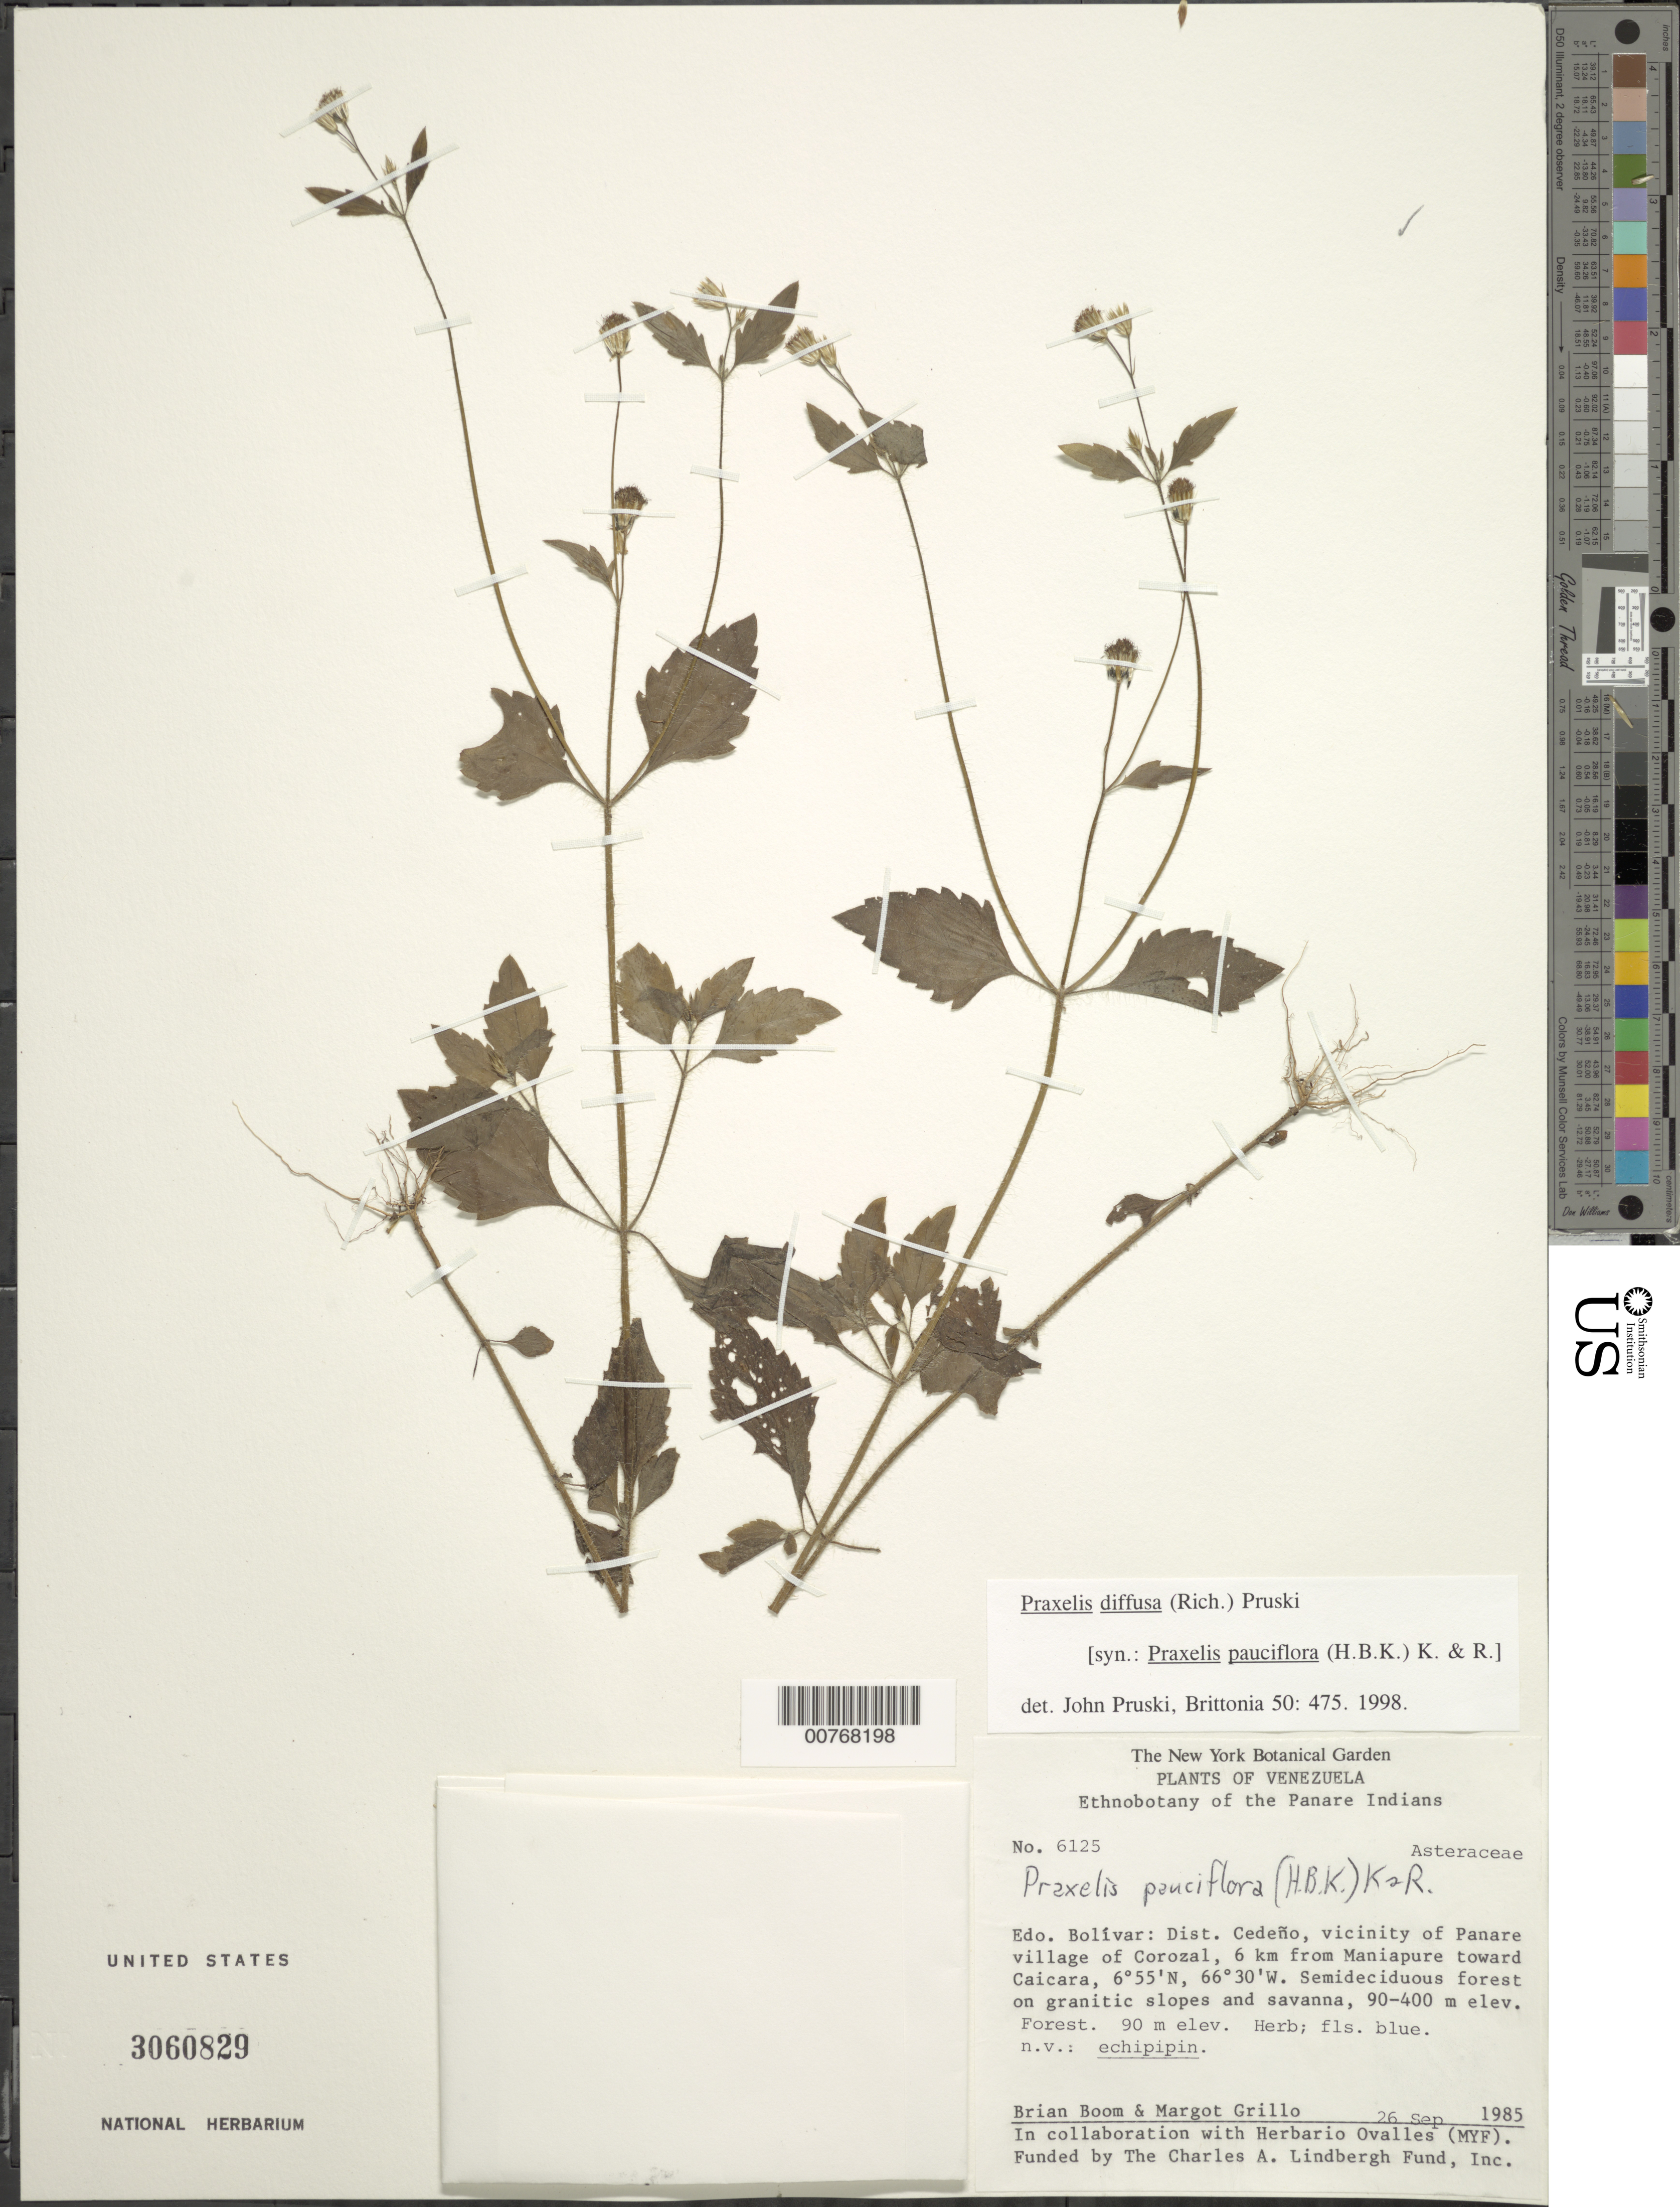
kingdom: Plantae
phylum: Tracheophyta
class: Magnoliopsida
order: Asterales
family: Asteraceae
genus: Praxelis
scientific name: Praxelis diffusa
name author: (Rich.) Pruski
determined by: Pruski, J. F.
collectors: B. M. Boom & M. Grillo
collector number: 6125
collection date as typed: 26-Sep-85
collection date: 1985-09-26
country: Venezuela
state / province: Bolívar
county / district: Cedeño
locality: Panare village of Corozal, vic., 6 km from Maniapure toward Caicara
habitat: Semideciduous forest on granitic slopes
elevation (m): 90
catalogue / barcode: US 3060829